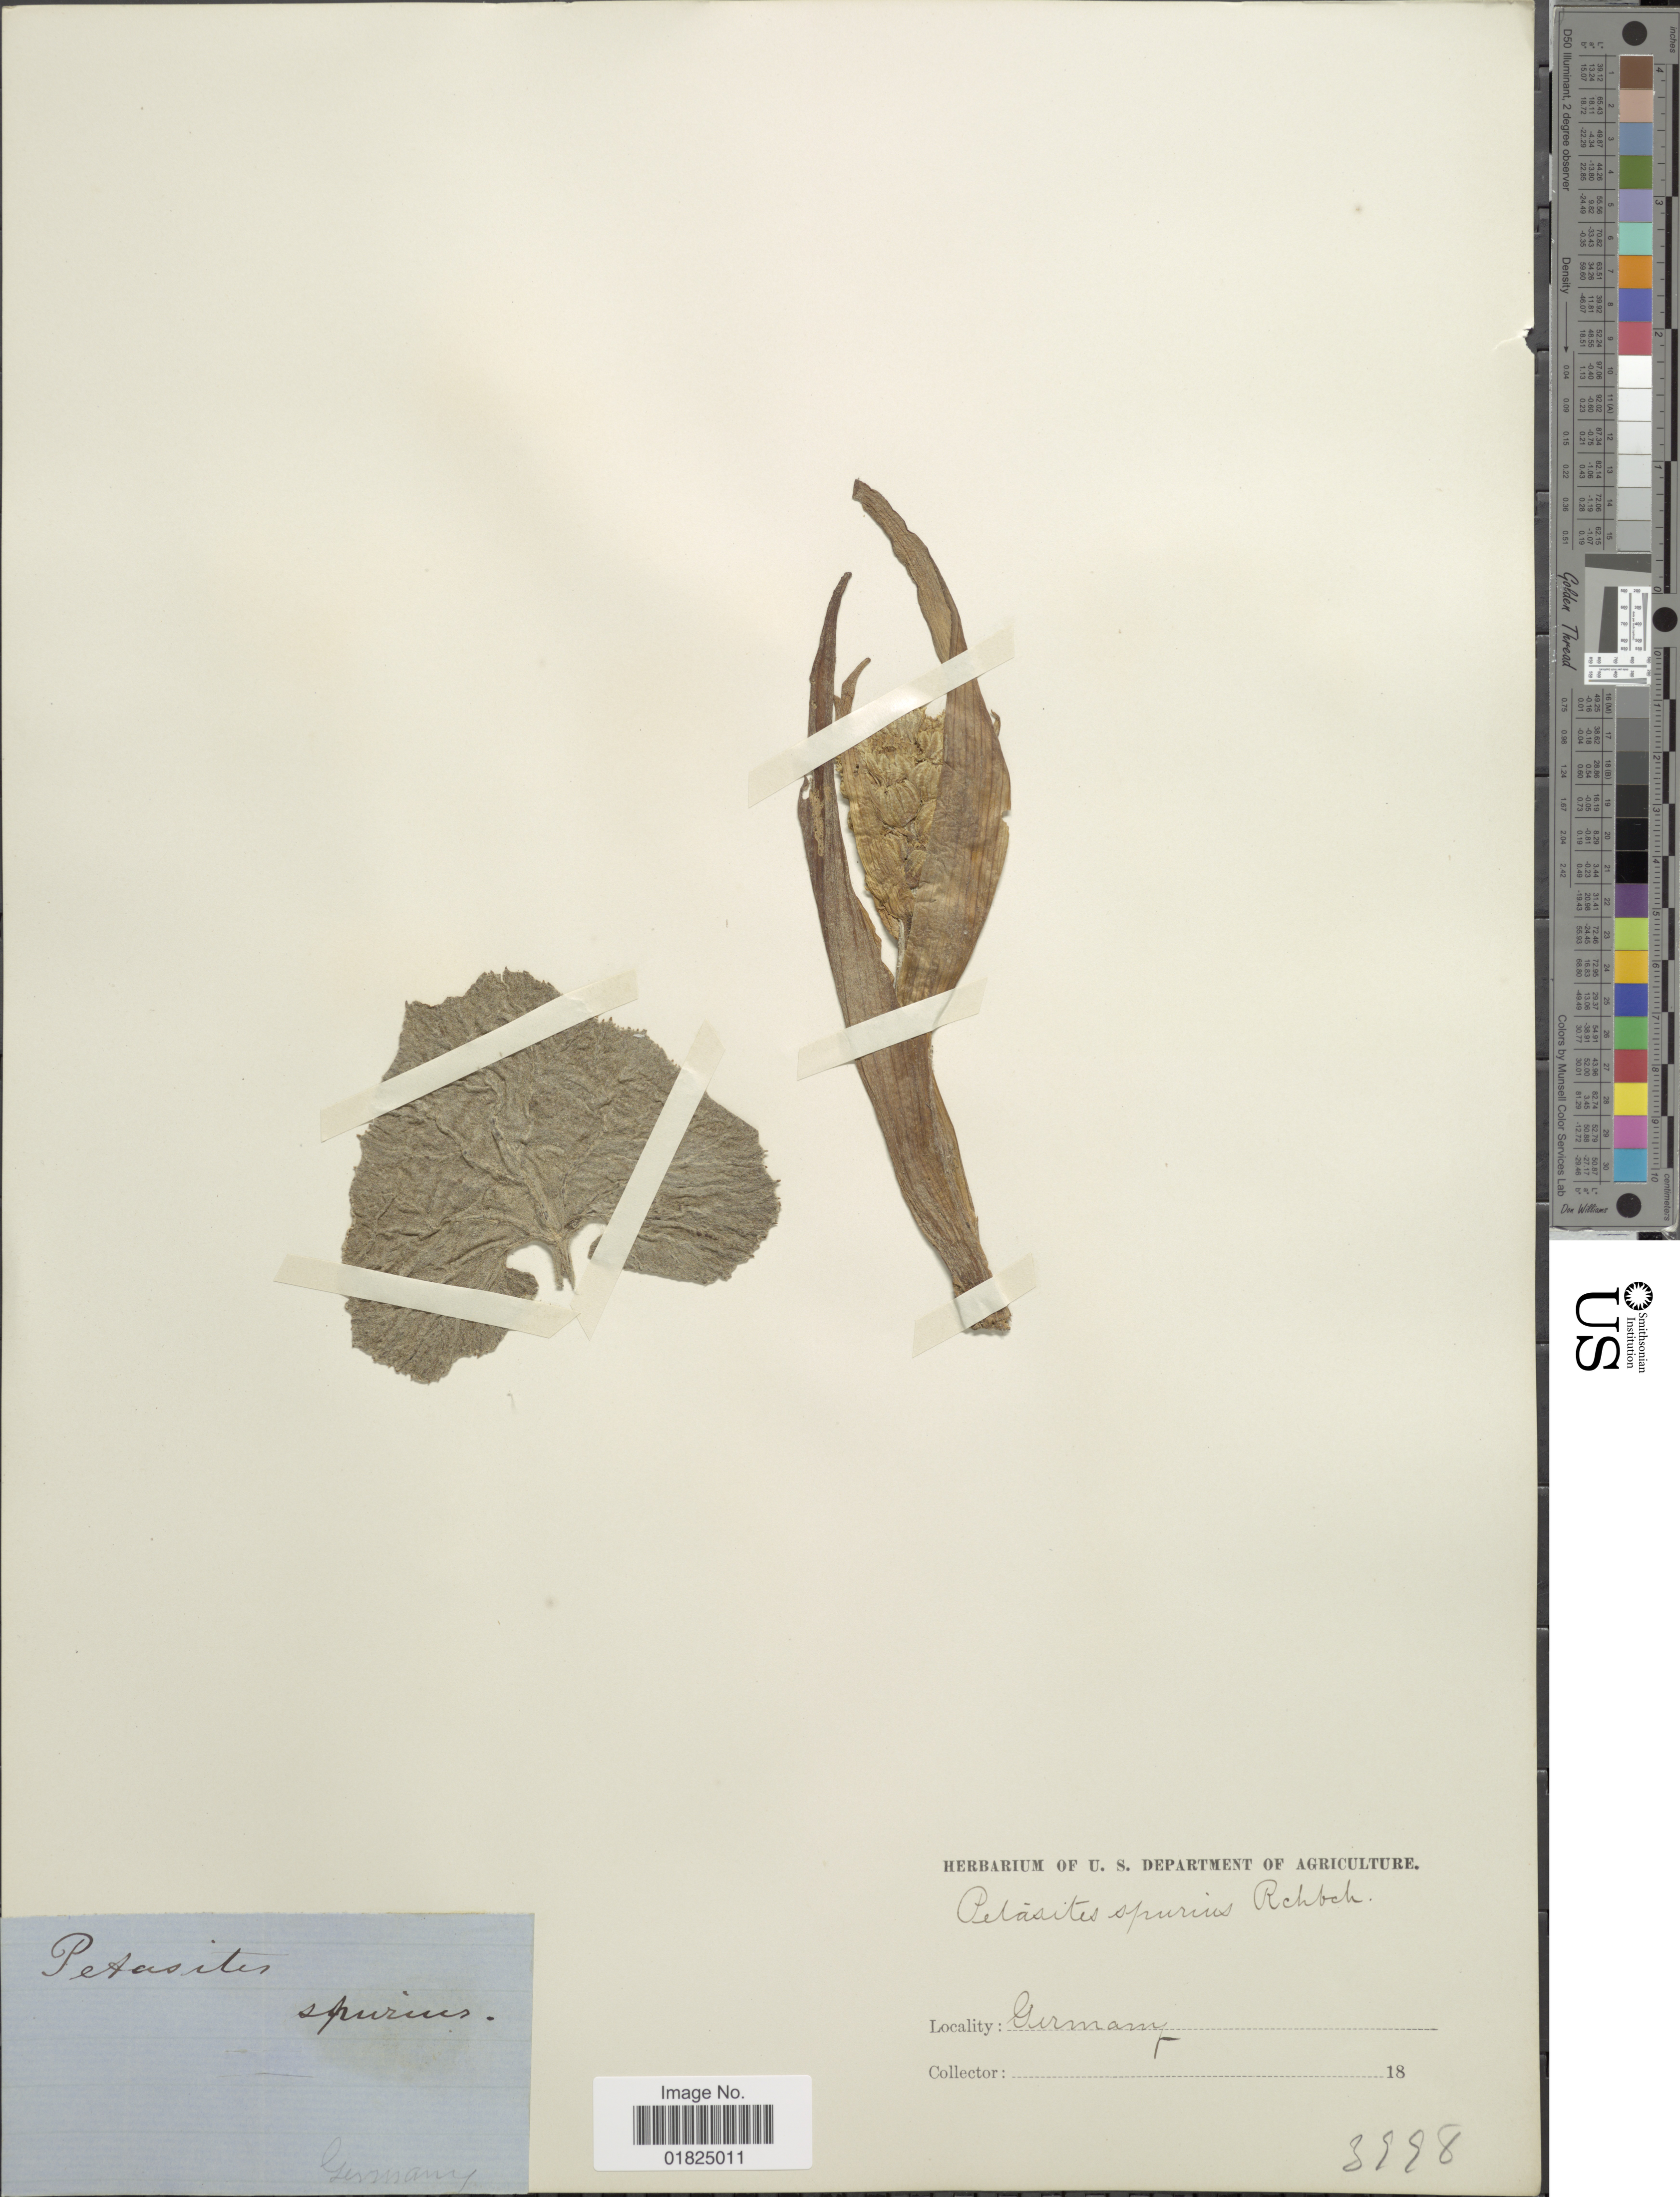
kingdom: Plantae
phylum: Tracheophyta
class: Magnoliopsida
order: Asterales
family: Asteraceae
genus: Petasites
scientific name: Petasites spurius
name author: (Retz.) Rchb.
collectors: Facchini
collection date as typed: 18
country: Germany